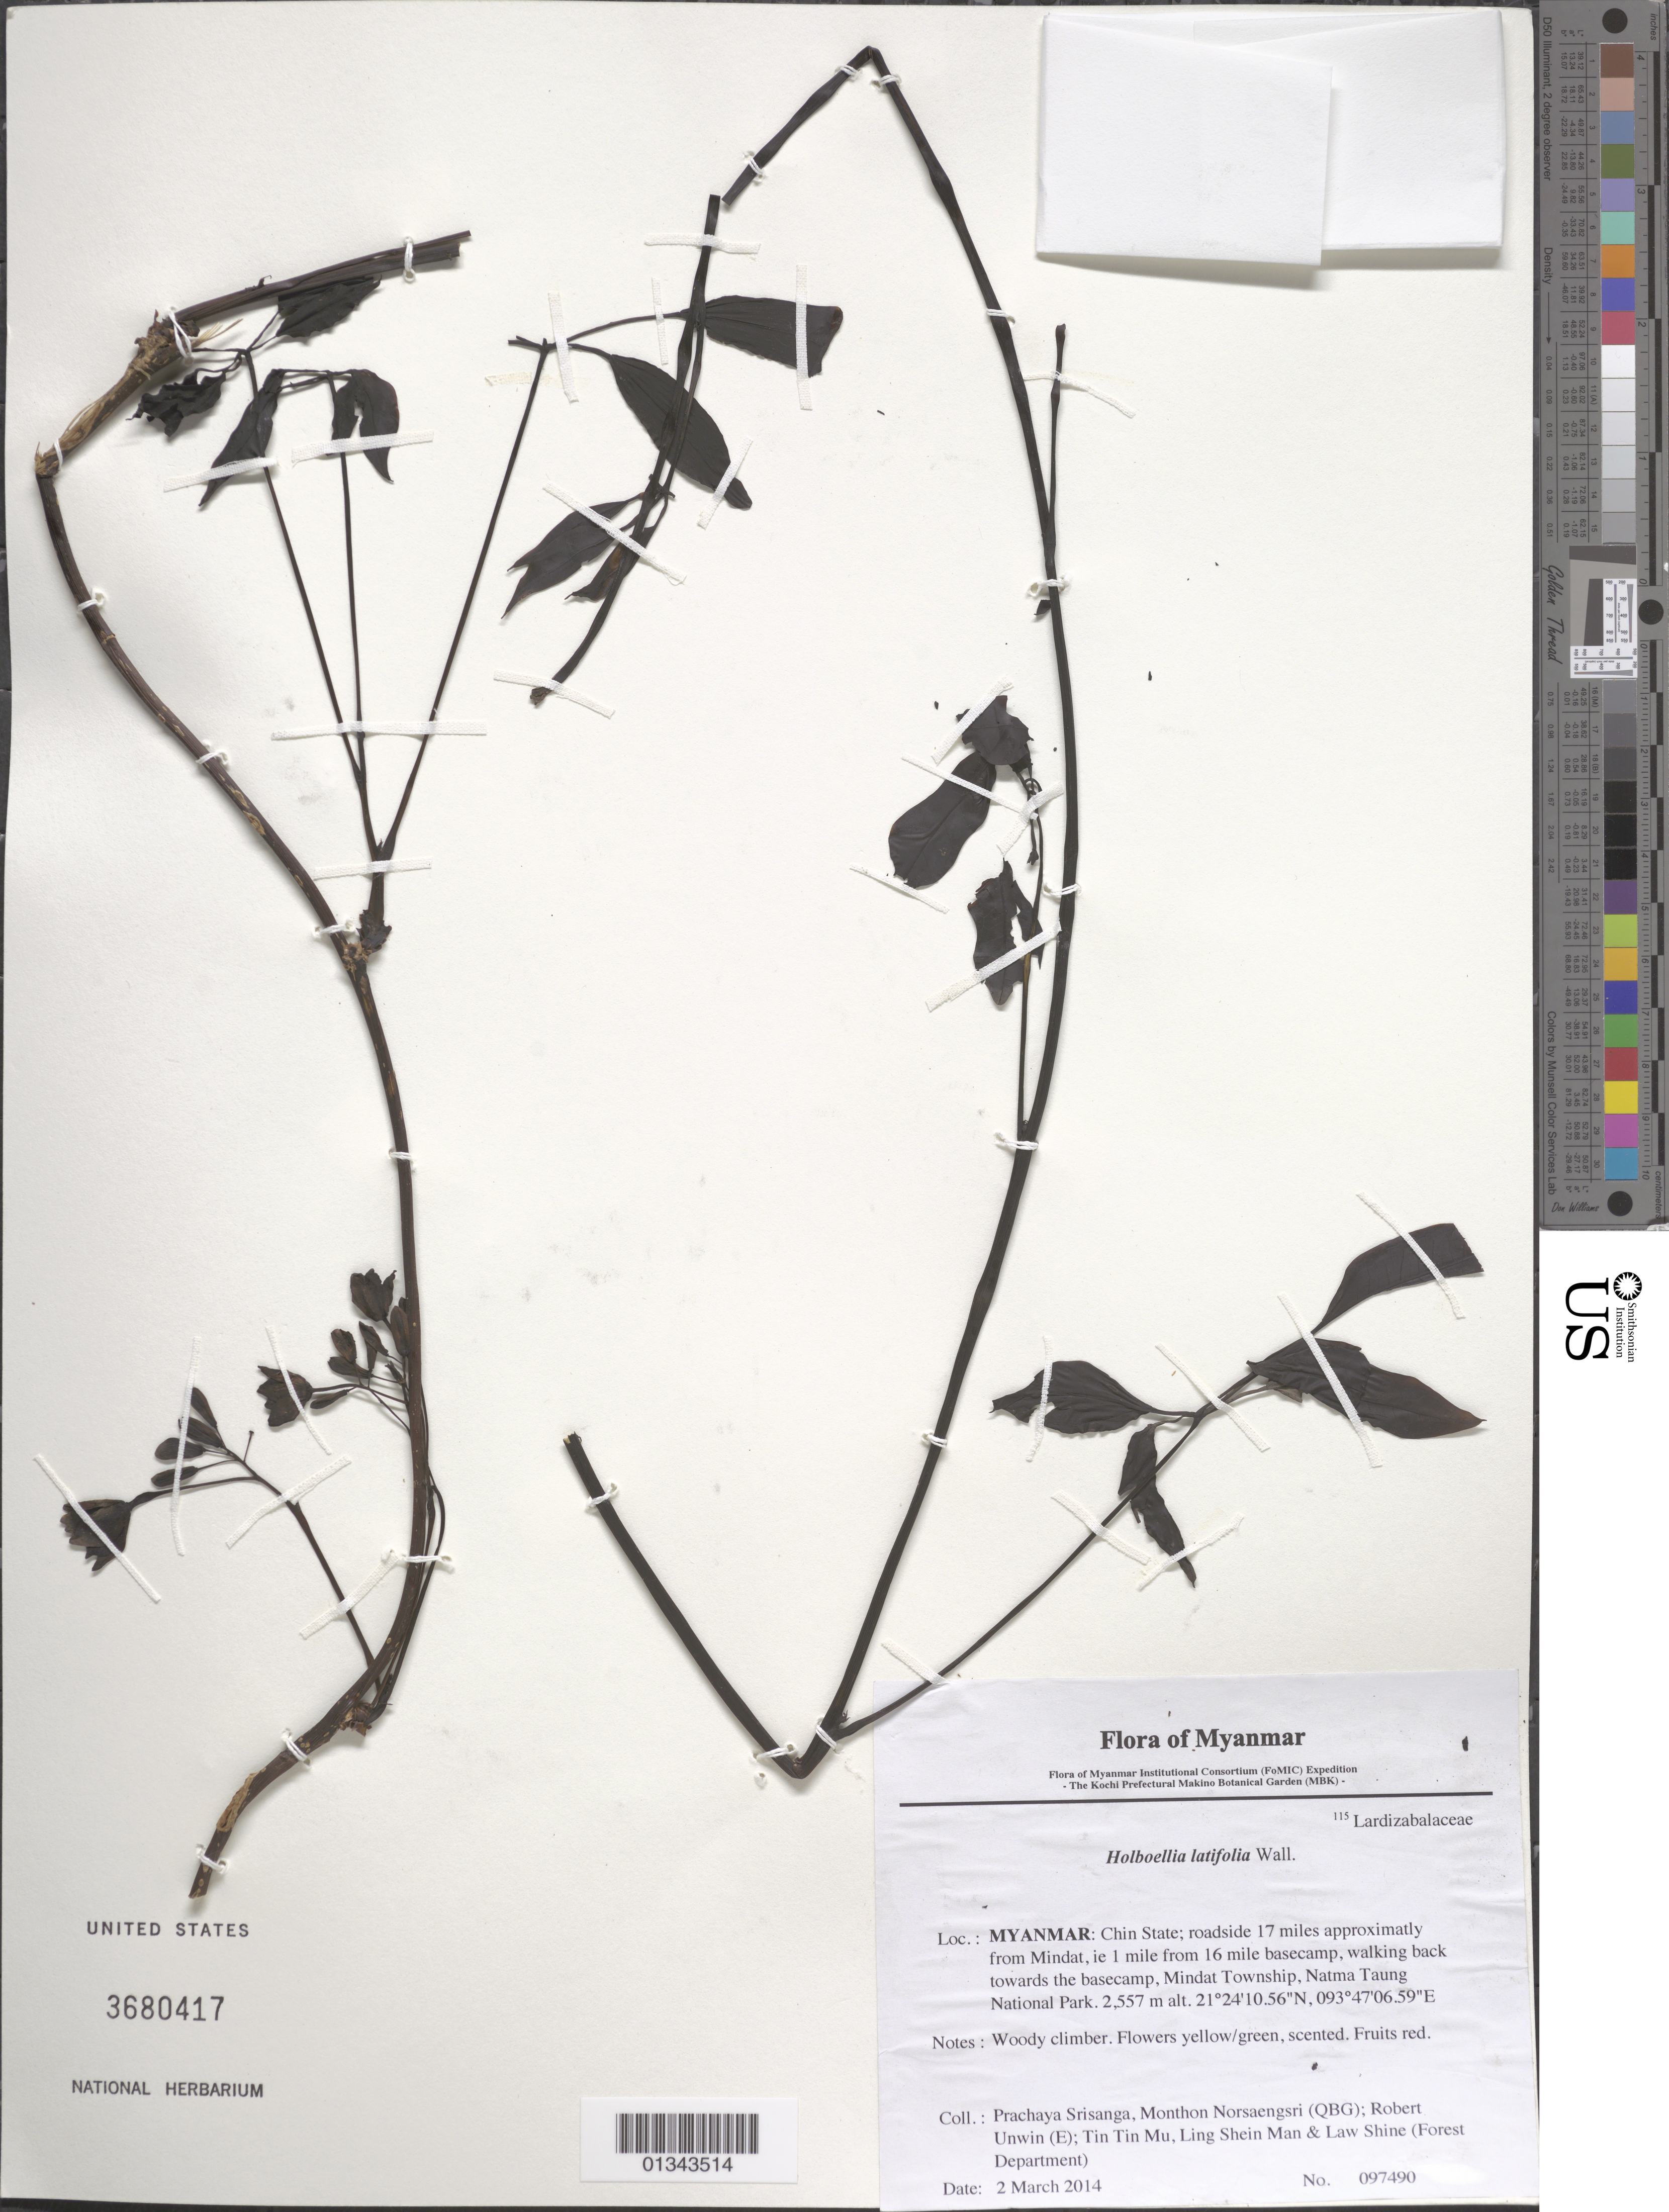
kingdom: Plantae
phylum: Tracheophyta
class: Magnoliopsida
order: Ranunculales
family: Lardizabalaceae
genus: Stauntonia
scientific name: Stauntonia latifolia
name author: (Wall.) R. Br. & Wall.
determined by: Strong, Mark T., (BOT), Smithsonian Institution - National Museum of Natural History (UNITED STATES)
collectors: P. Srisanga, M. Norsaengsri, R. Unwin, Tin Tin Mu, Ling Shein Man & L. Shine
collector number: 97490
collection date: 2014-03-02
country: Myanmar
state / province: Chin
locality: Roadside 17 miles approximatly from Mindat, ie 1 mile from 16 mile basecamp, walking back towards the basecamp, Mindat Township, Natma Taung National Park.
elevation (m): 2557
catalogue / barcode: US 3680417